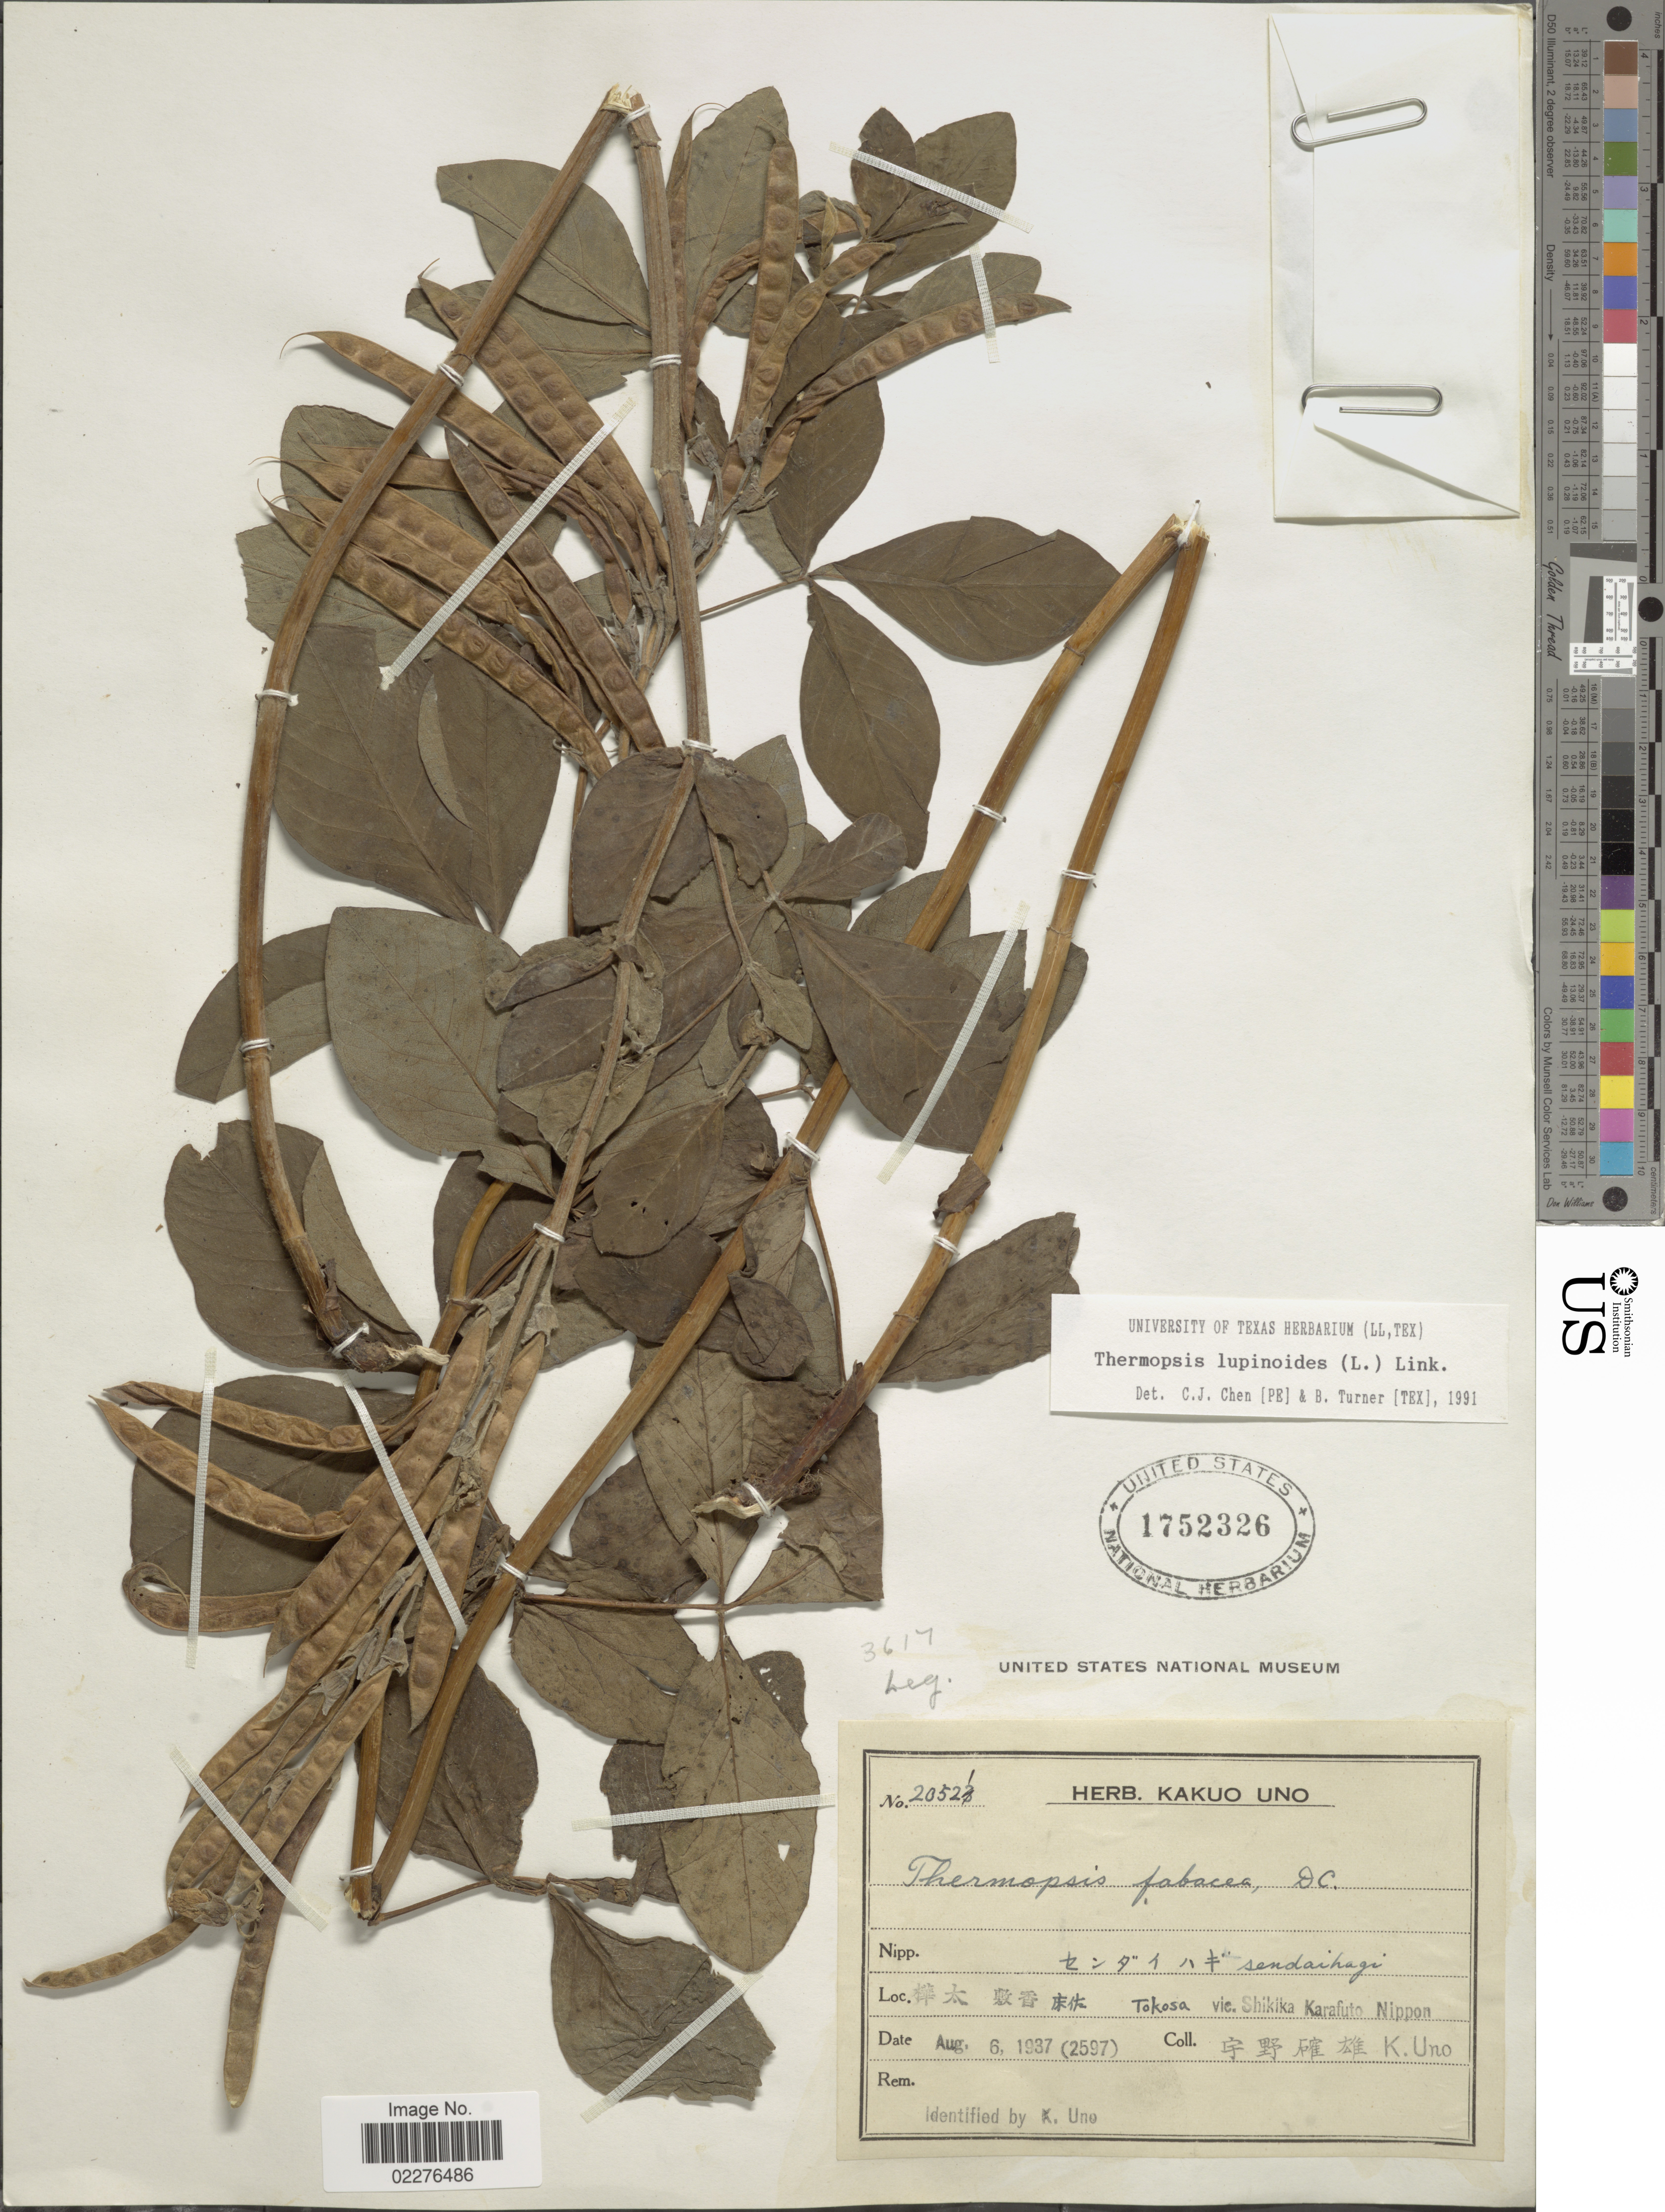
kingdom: Plantae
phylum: Tracheophyta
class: Magnoliopsida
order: Fabales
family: Fabaceae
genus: Thermopsis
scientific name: Thermopsis lupinoides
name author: (L.) Link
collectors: K. Uno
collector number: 20521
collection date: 1937-08-06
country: Russian Federation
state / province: Sakhalin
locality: Tokosa vic. Shikika Karafuto Nippon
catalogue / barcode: US 1752326